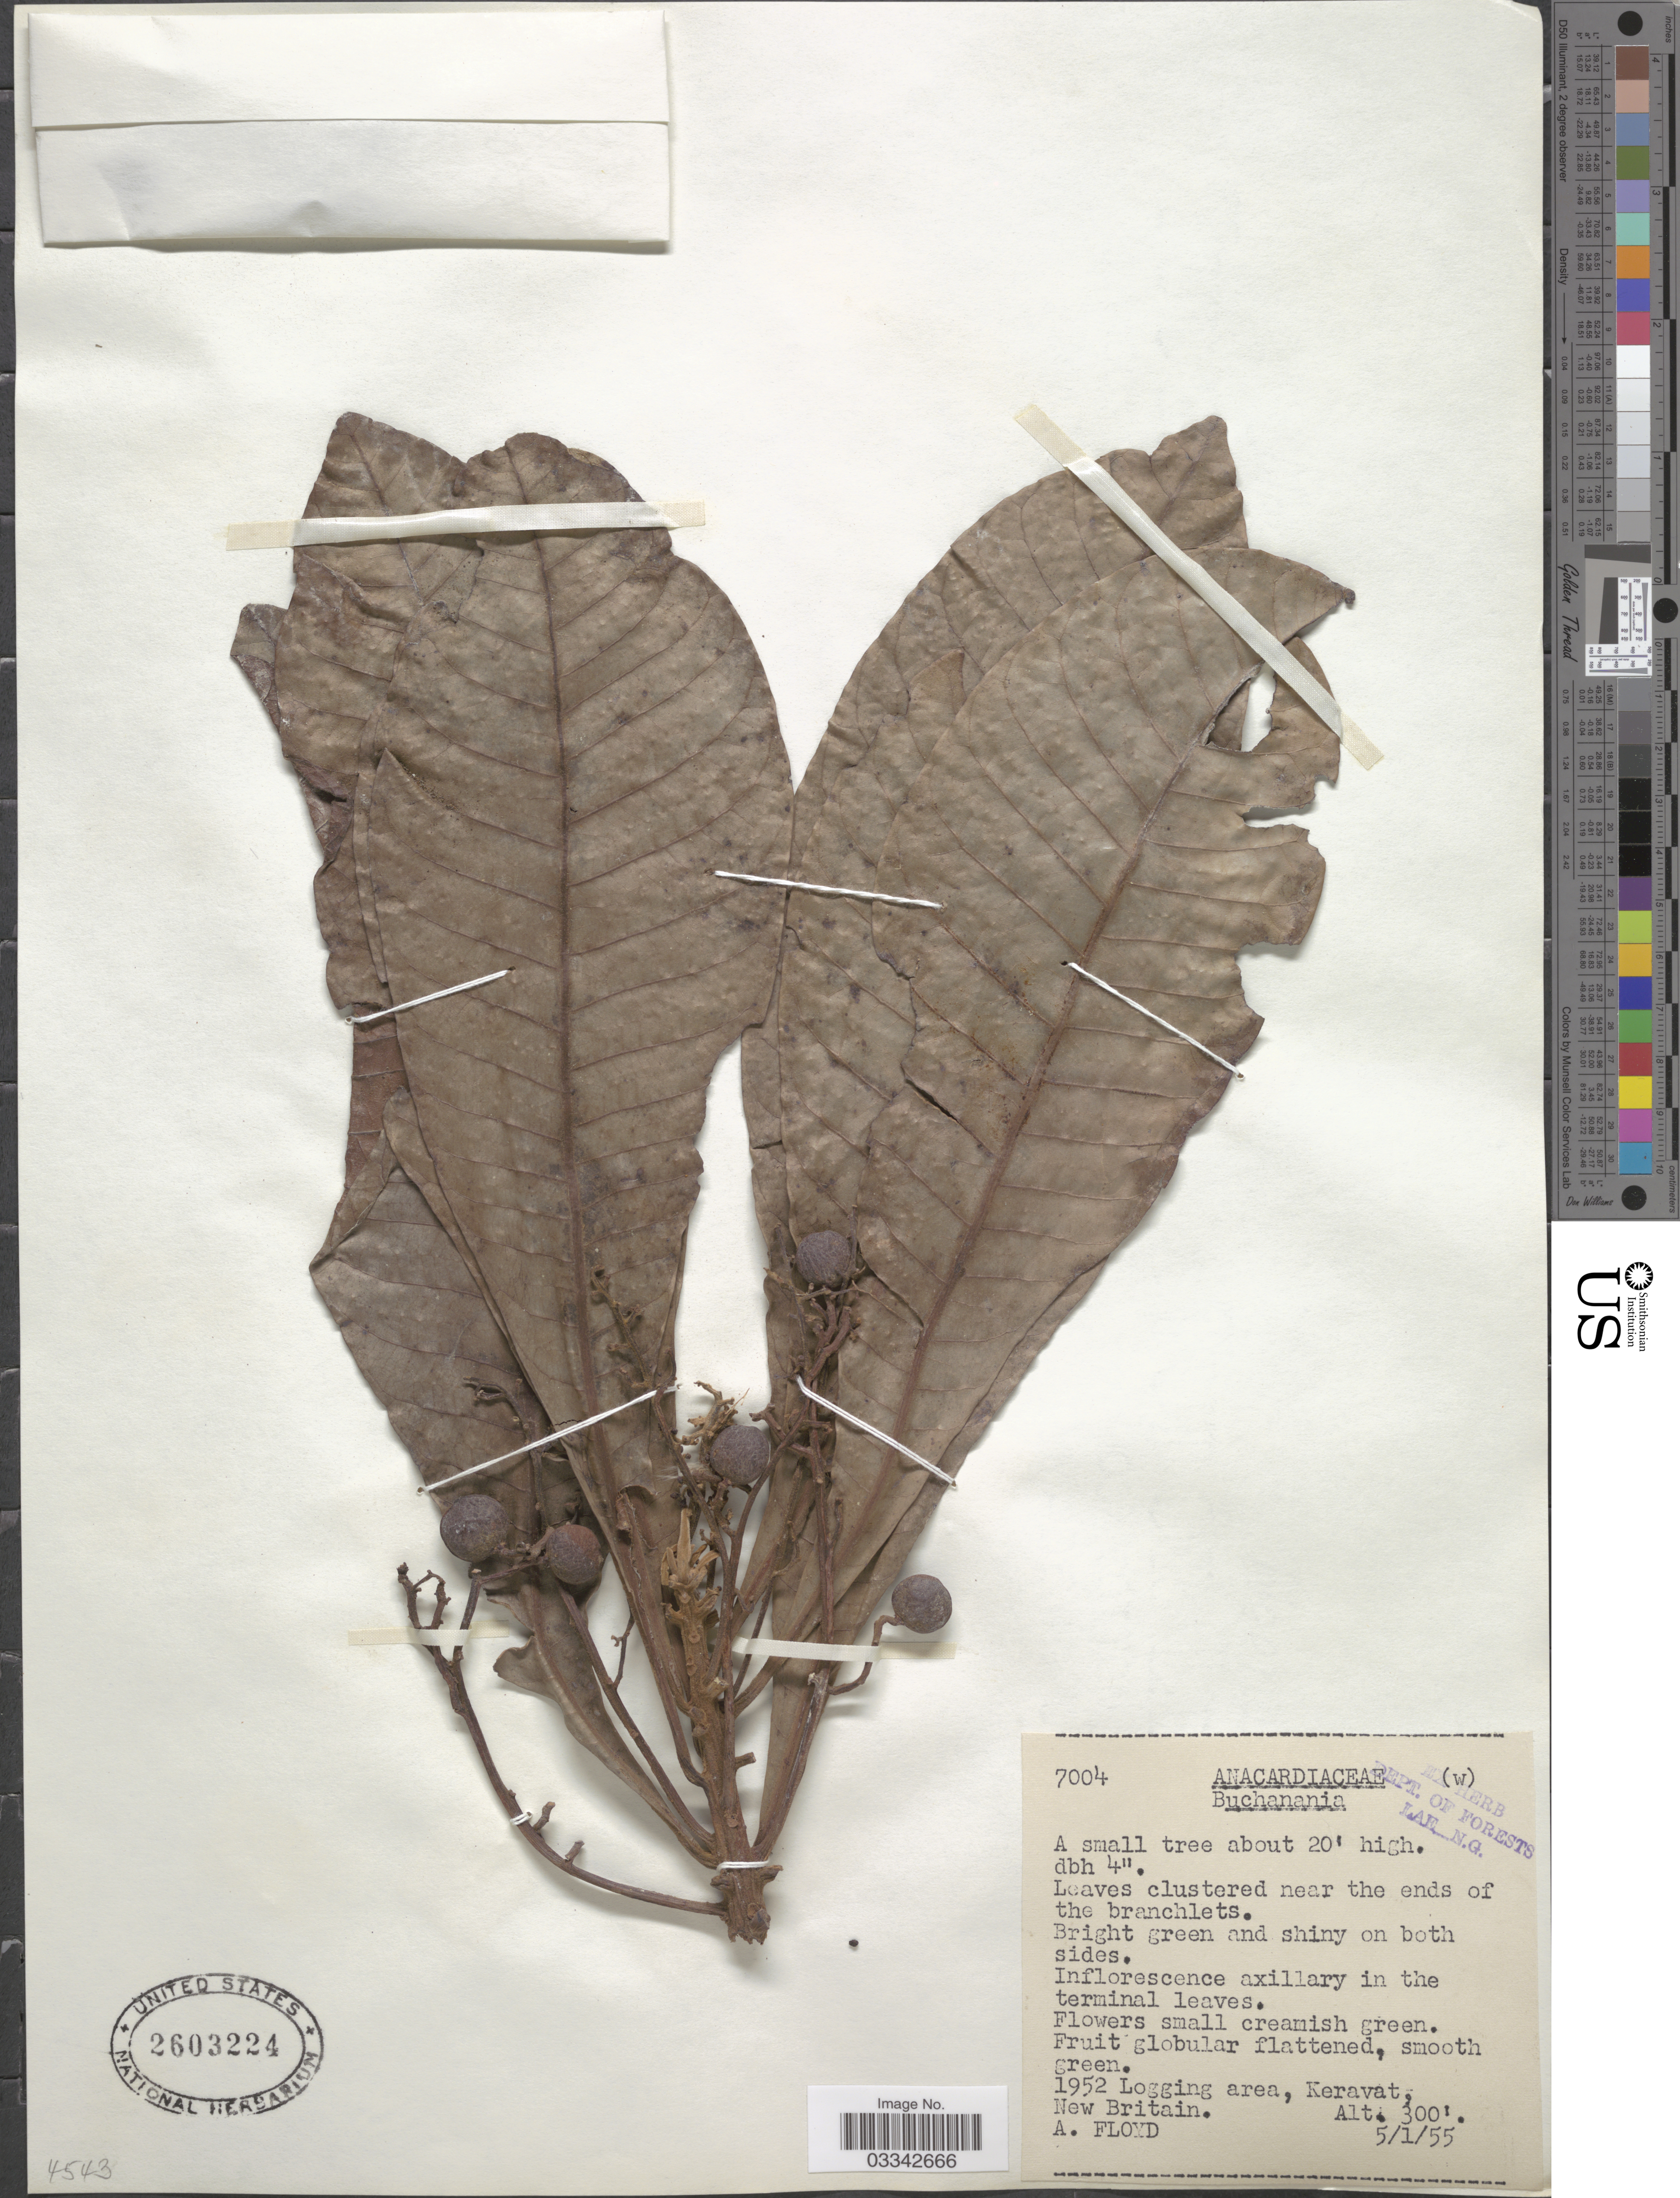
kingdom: Plantae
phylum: Tracheophyta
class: Magnoliopsida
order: Sapindales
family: Anacardiaceae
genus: Buchanania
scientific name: Buchanania sp.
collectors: A. Floyd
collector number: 7004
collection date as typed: Transcribed d/m/y: 5/1/55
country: Papua New Guinea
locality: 1952 Logging area, Keravat, New Britain.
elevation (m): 91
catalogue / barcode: US 2603224